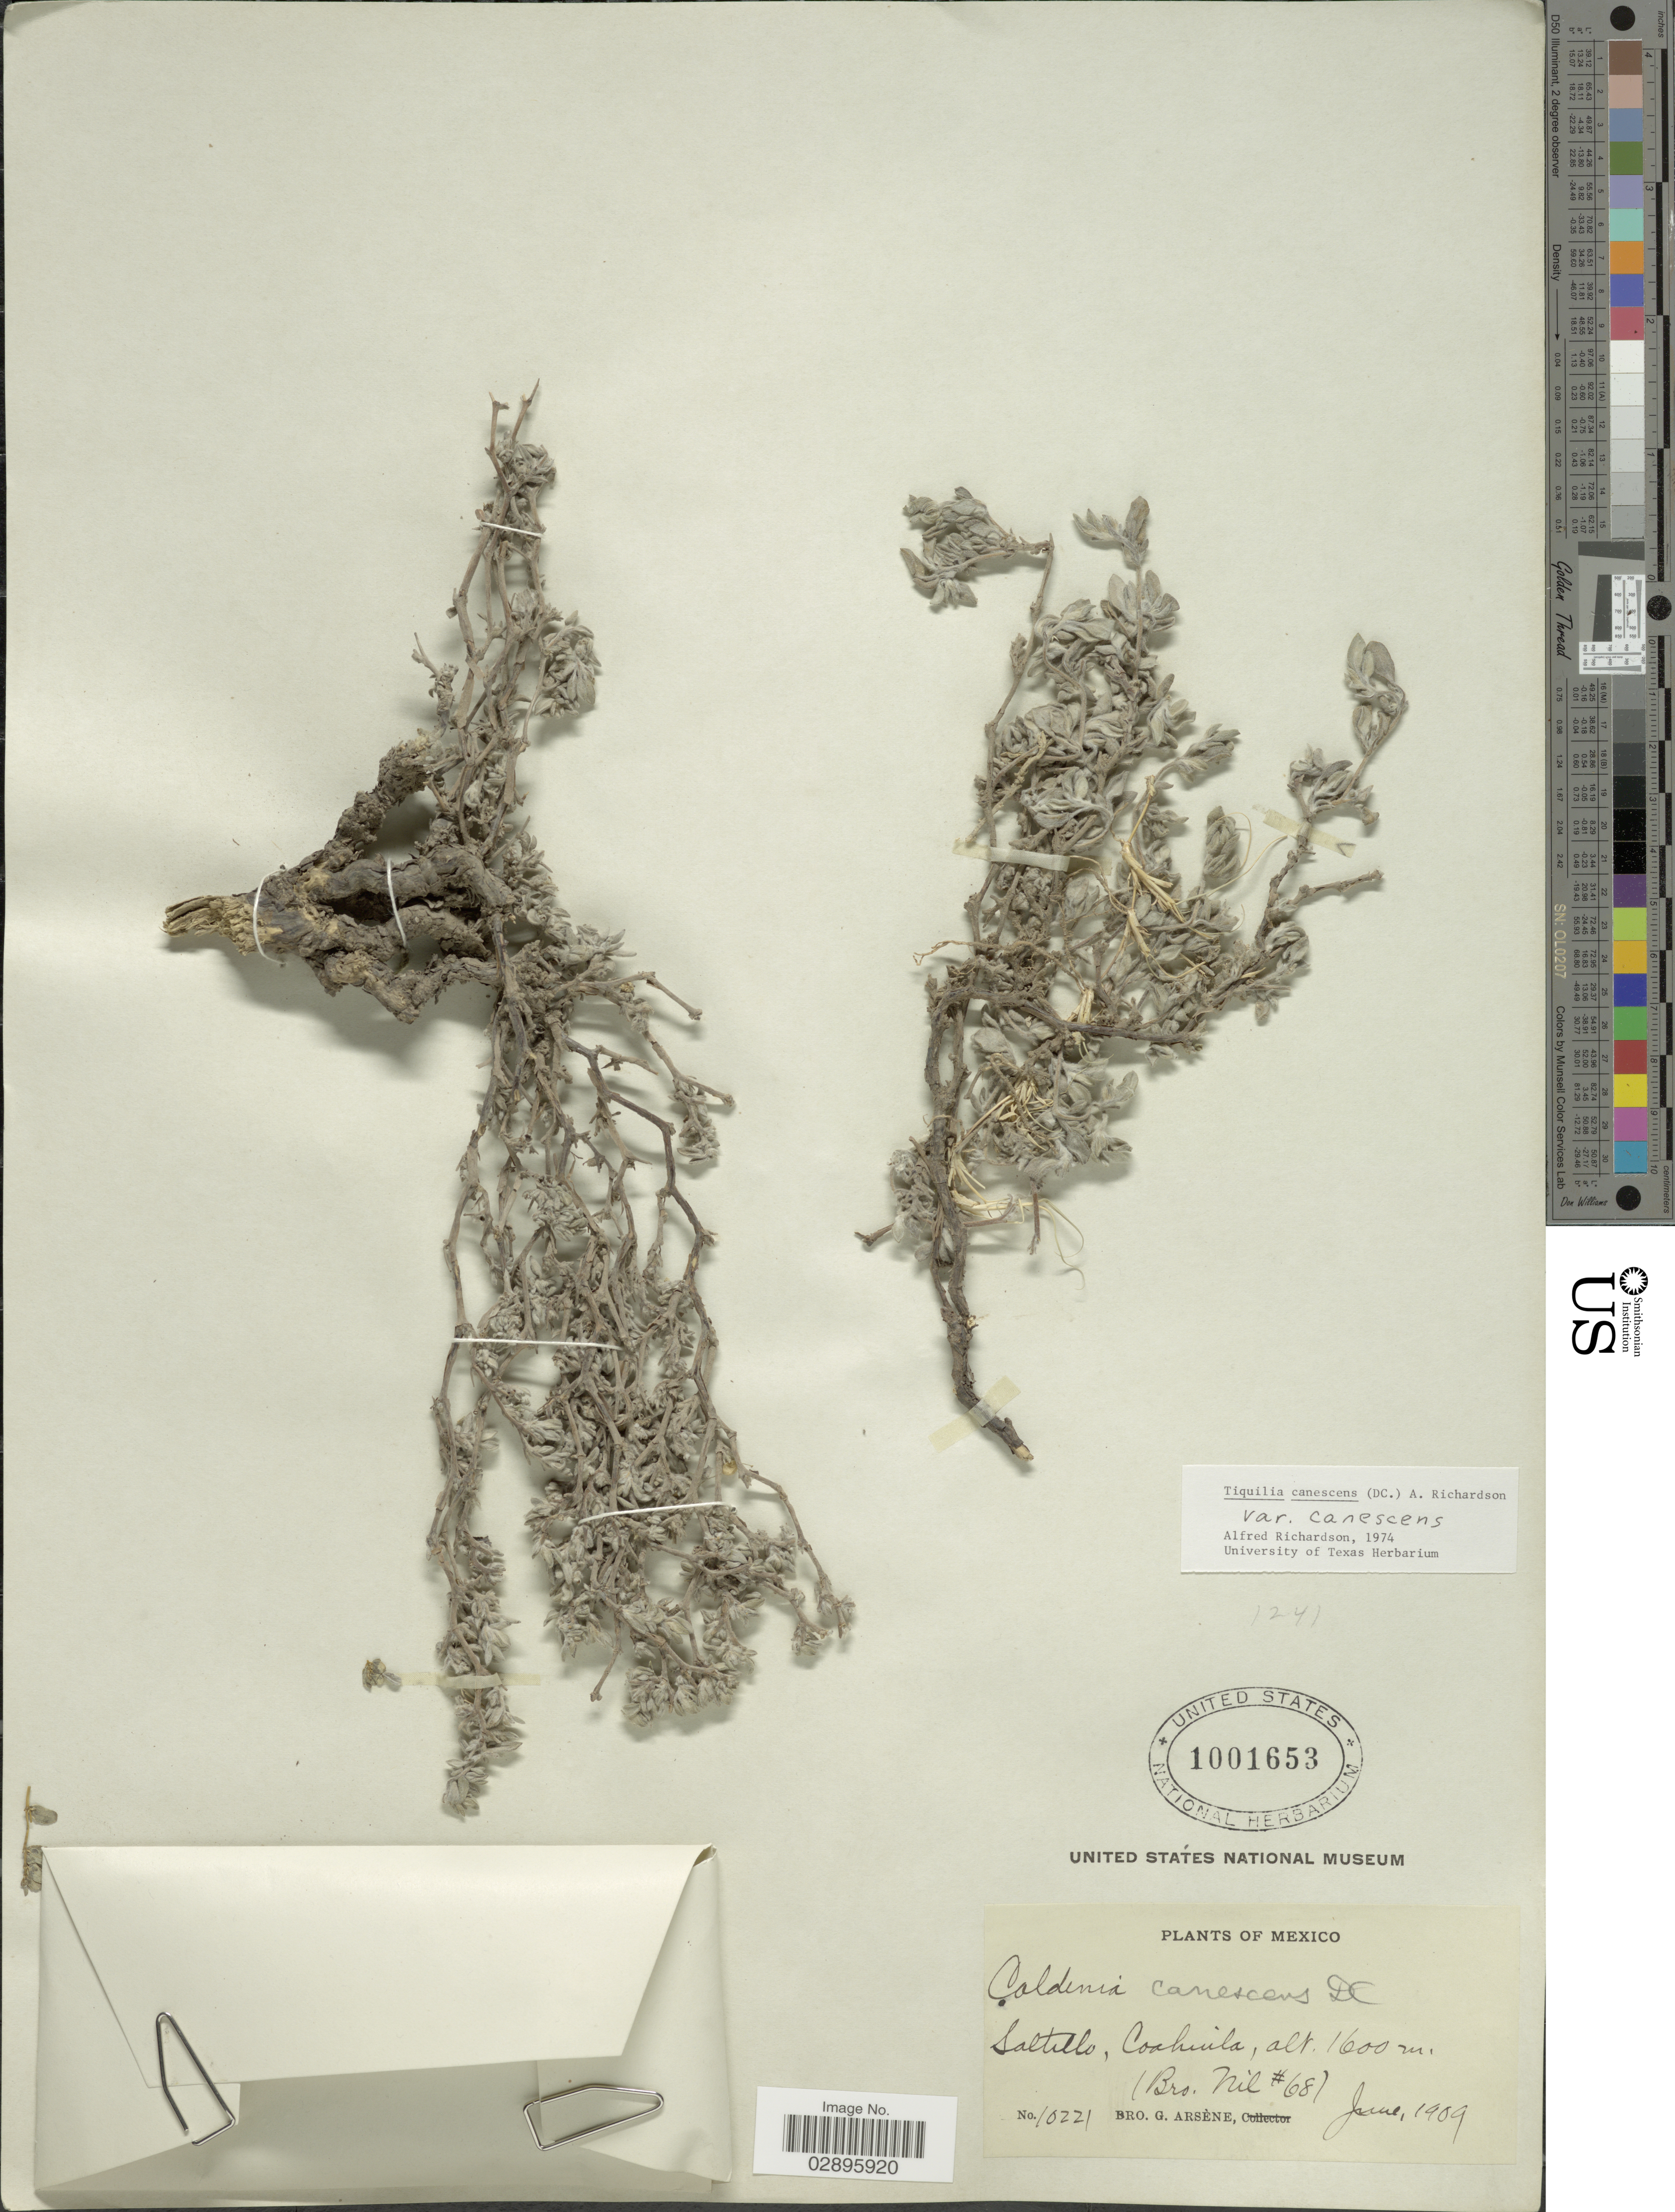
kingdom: Plantae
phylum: Tracheophyta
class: Magnoliopsida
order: Boraginales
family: Ehretiaceae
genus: Tiquilia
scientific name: Tiquilia canescens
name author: (DC.) A.T. Richardson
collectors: Bro. G. Arsène & Bro. Nil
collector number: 10221/68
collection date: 1909-06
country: Mexico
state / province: Coahuila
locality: Saltillo.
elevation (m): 1600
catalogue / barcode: US 1001653